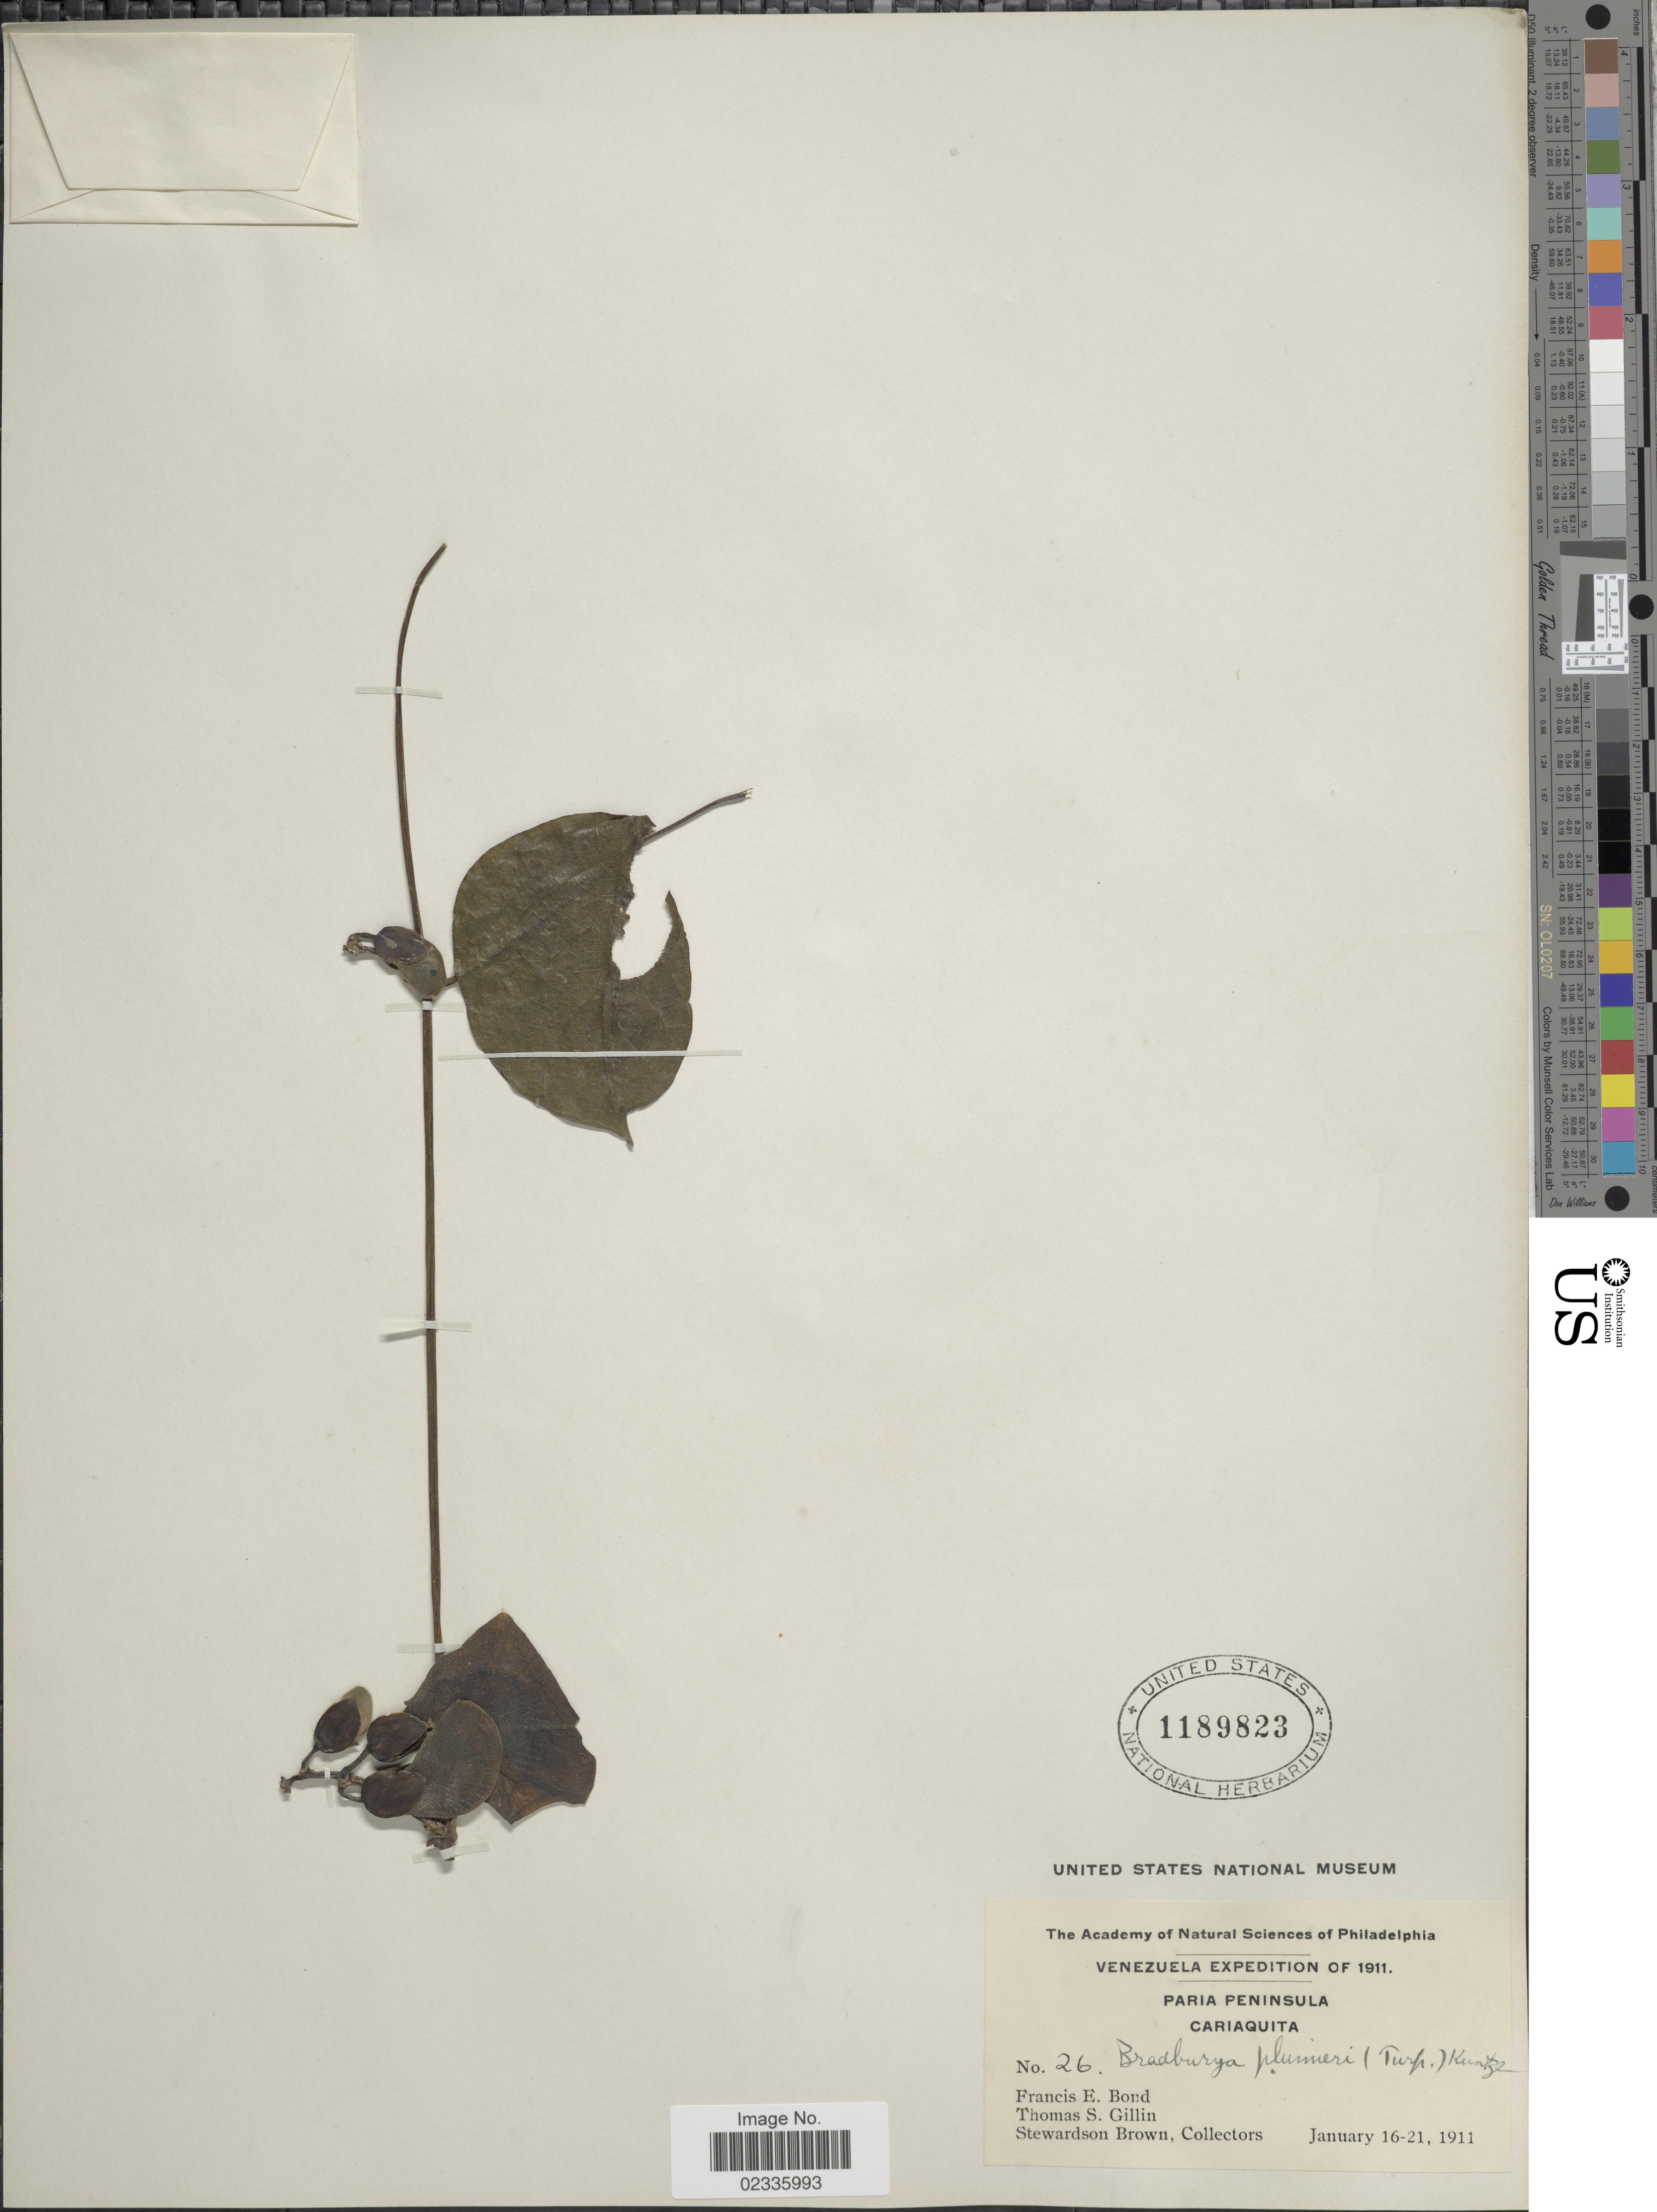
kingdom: Plantae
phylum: Tracheophyta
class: Magnoliopsida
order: Fabales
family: Fabaceae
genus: Centrosema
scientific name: Centrosema plumieri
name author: (Turpin ex Pers.) Benth.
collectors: F. Bond, T. Gillin & S. Brown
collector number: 26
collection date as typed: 16-21 January 1911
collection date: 1911-01-16/1911-01-21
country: Venezuela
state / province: Sucre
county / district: Valdez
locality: Paria Peninsula, Cariaquito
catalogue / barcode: US 1189823